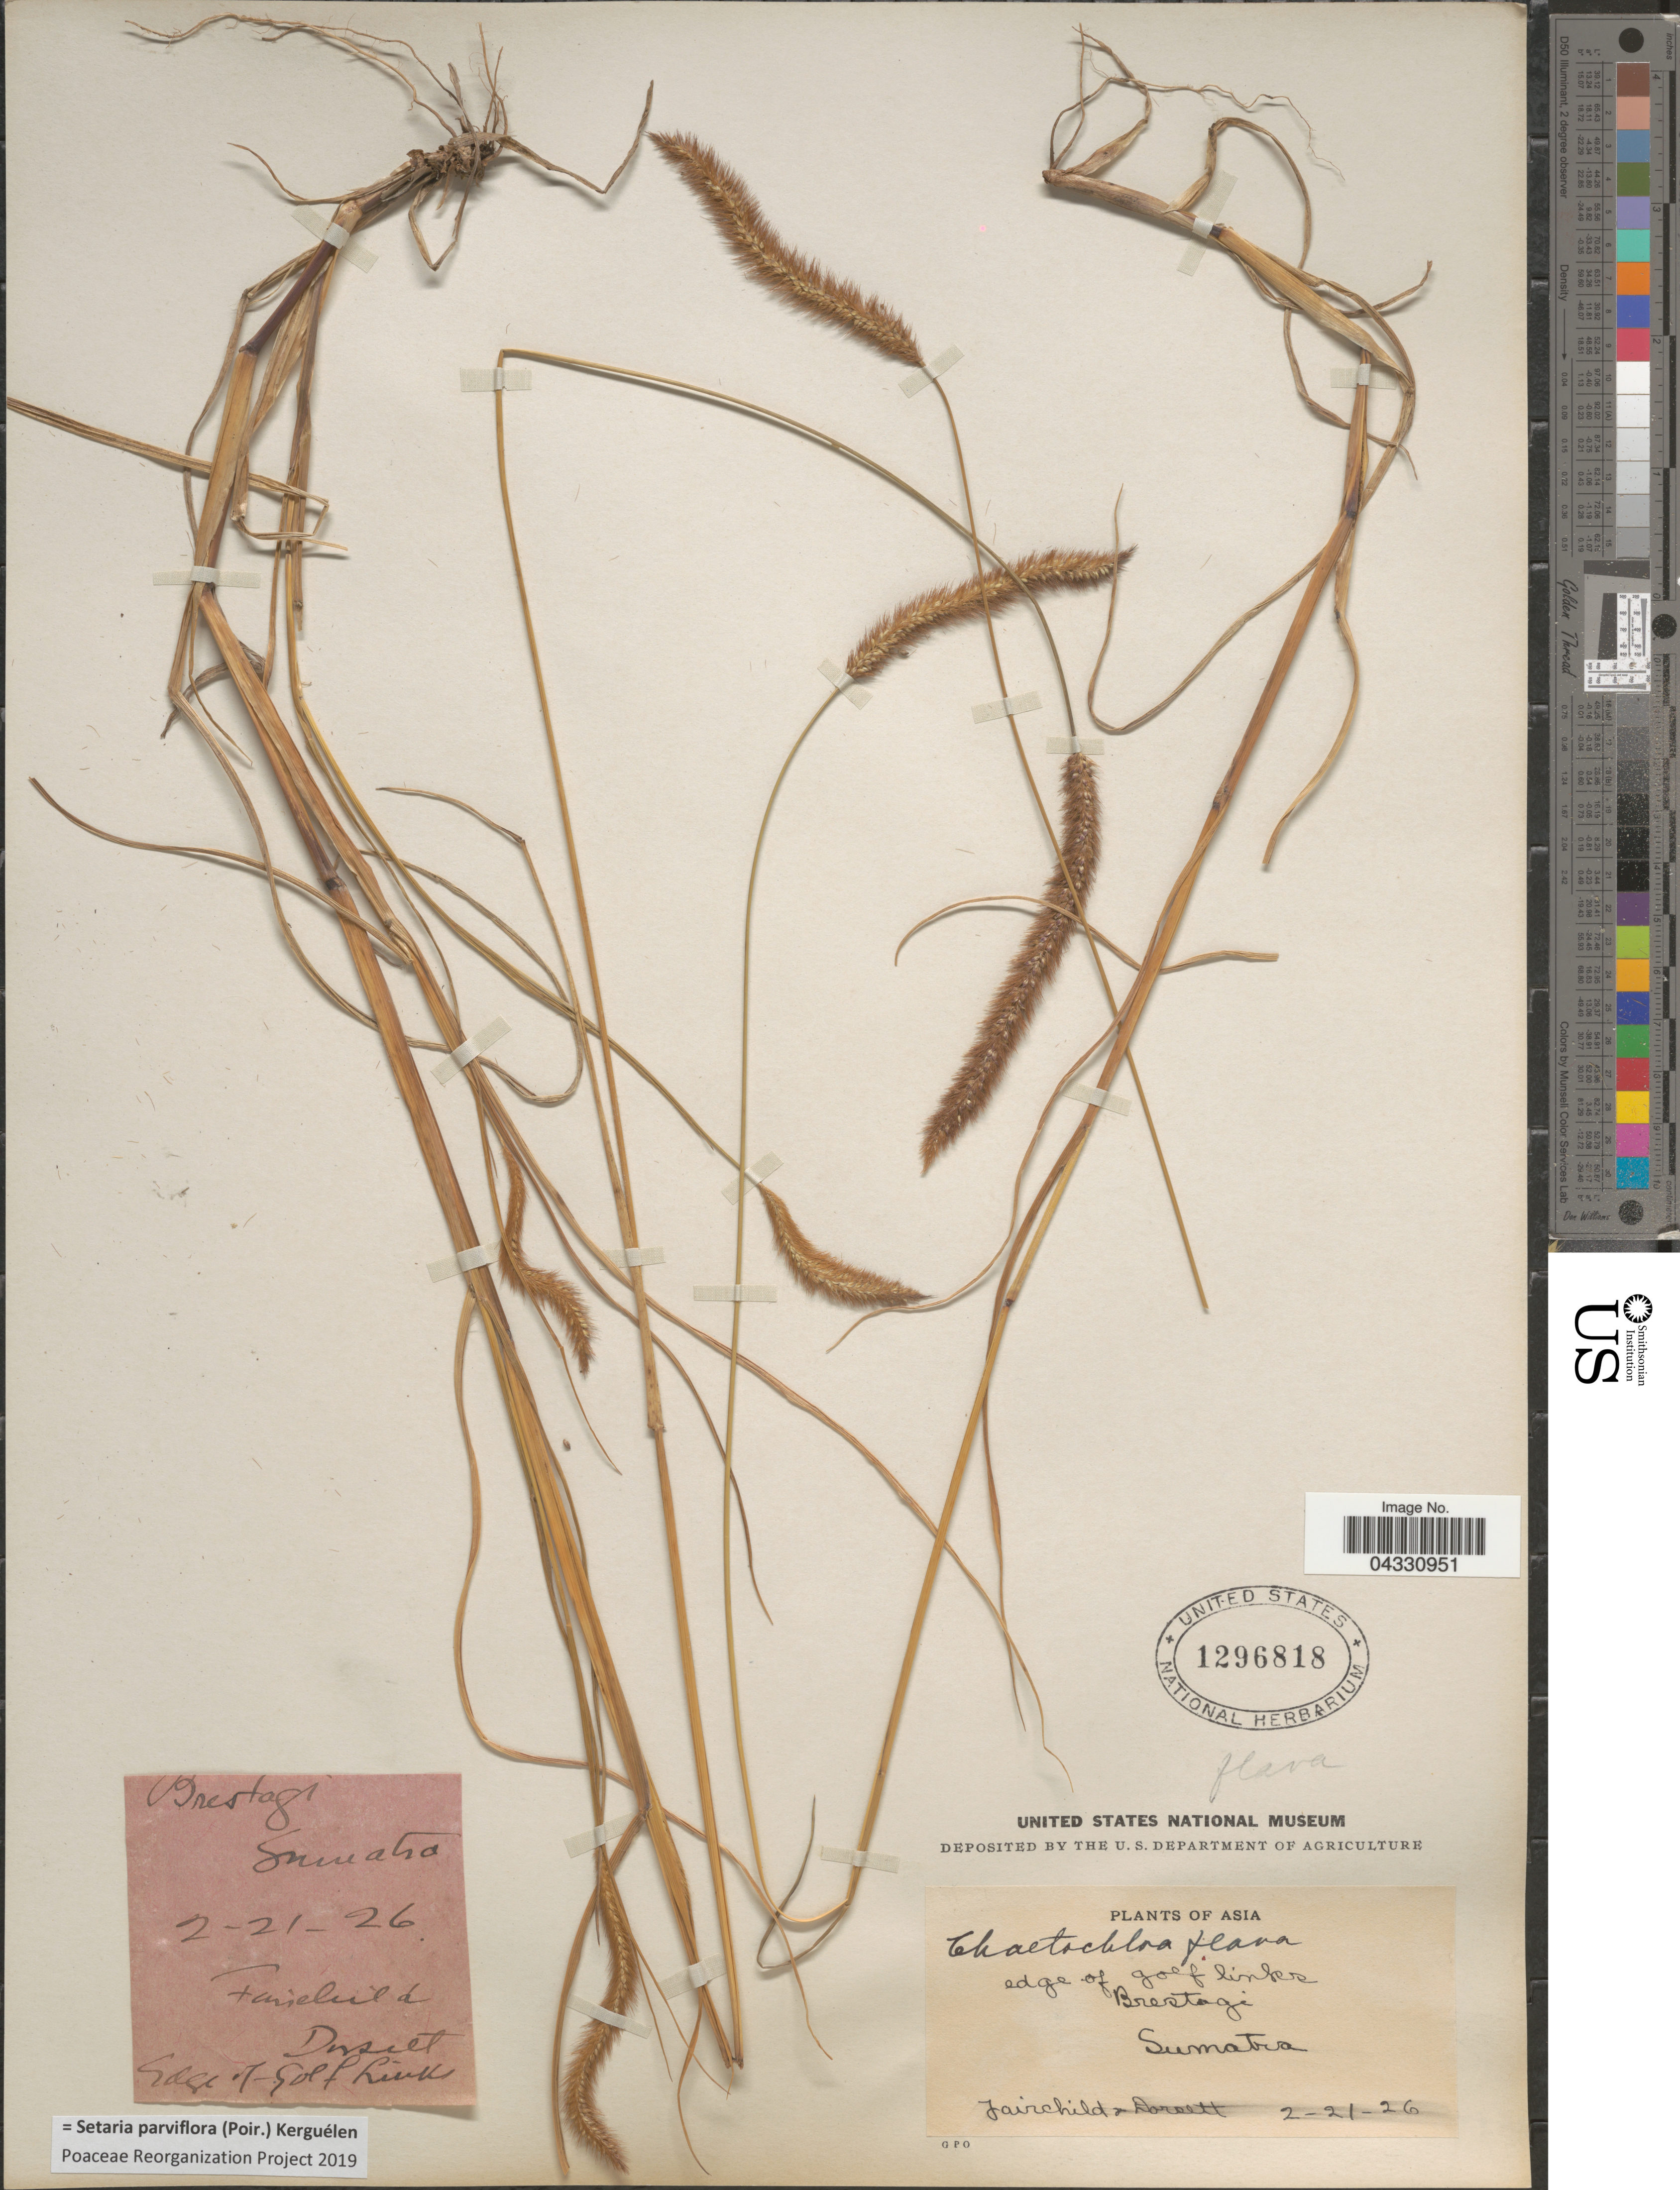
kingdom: Plantae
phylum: Tracheophyta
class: Liliopsida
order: Poales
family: Poaceae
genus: Setaria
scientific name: Setaria parviflora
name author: (Poir.) Kerguélen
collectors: -. Fairchild & -- Dorsett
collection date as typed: Transcribed d/m/y: 21/2/26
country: Indonesia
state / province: Sumatra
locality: Edge of Golf Links. Brestagi.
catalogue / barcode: US 1296818